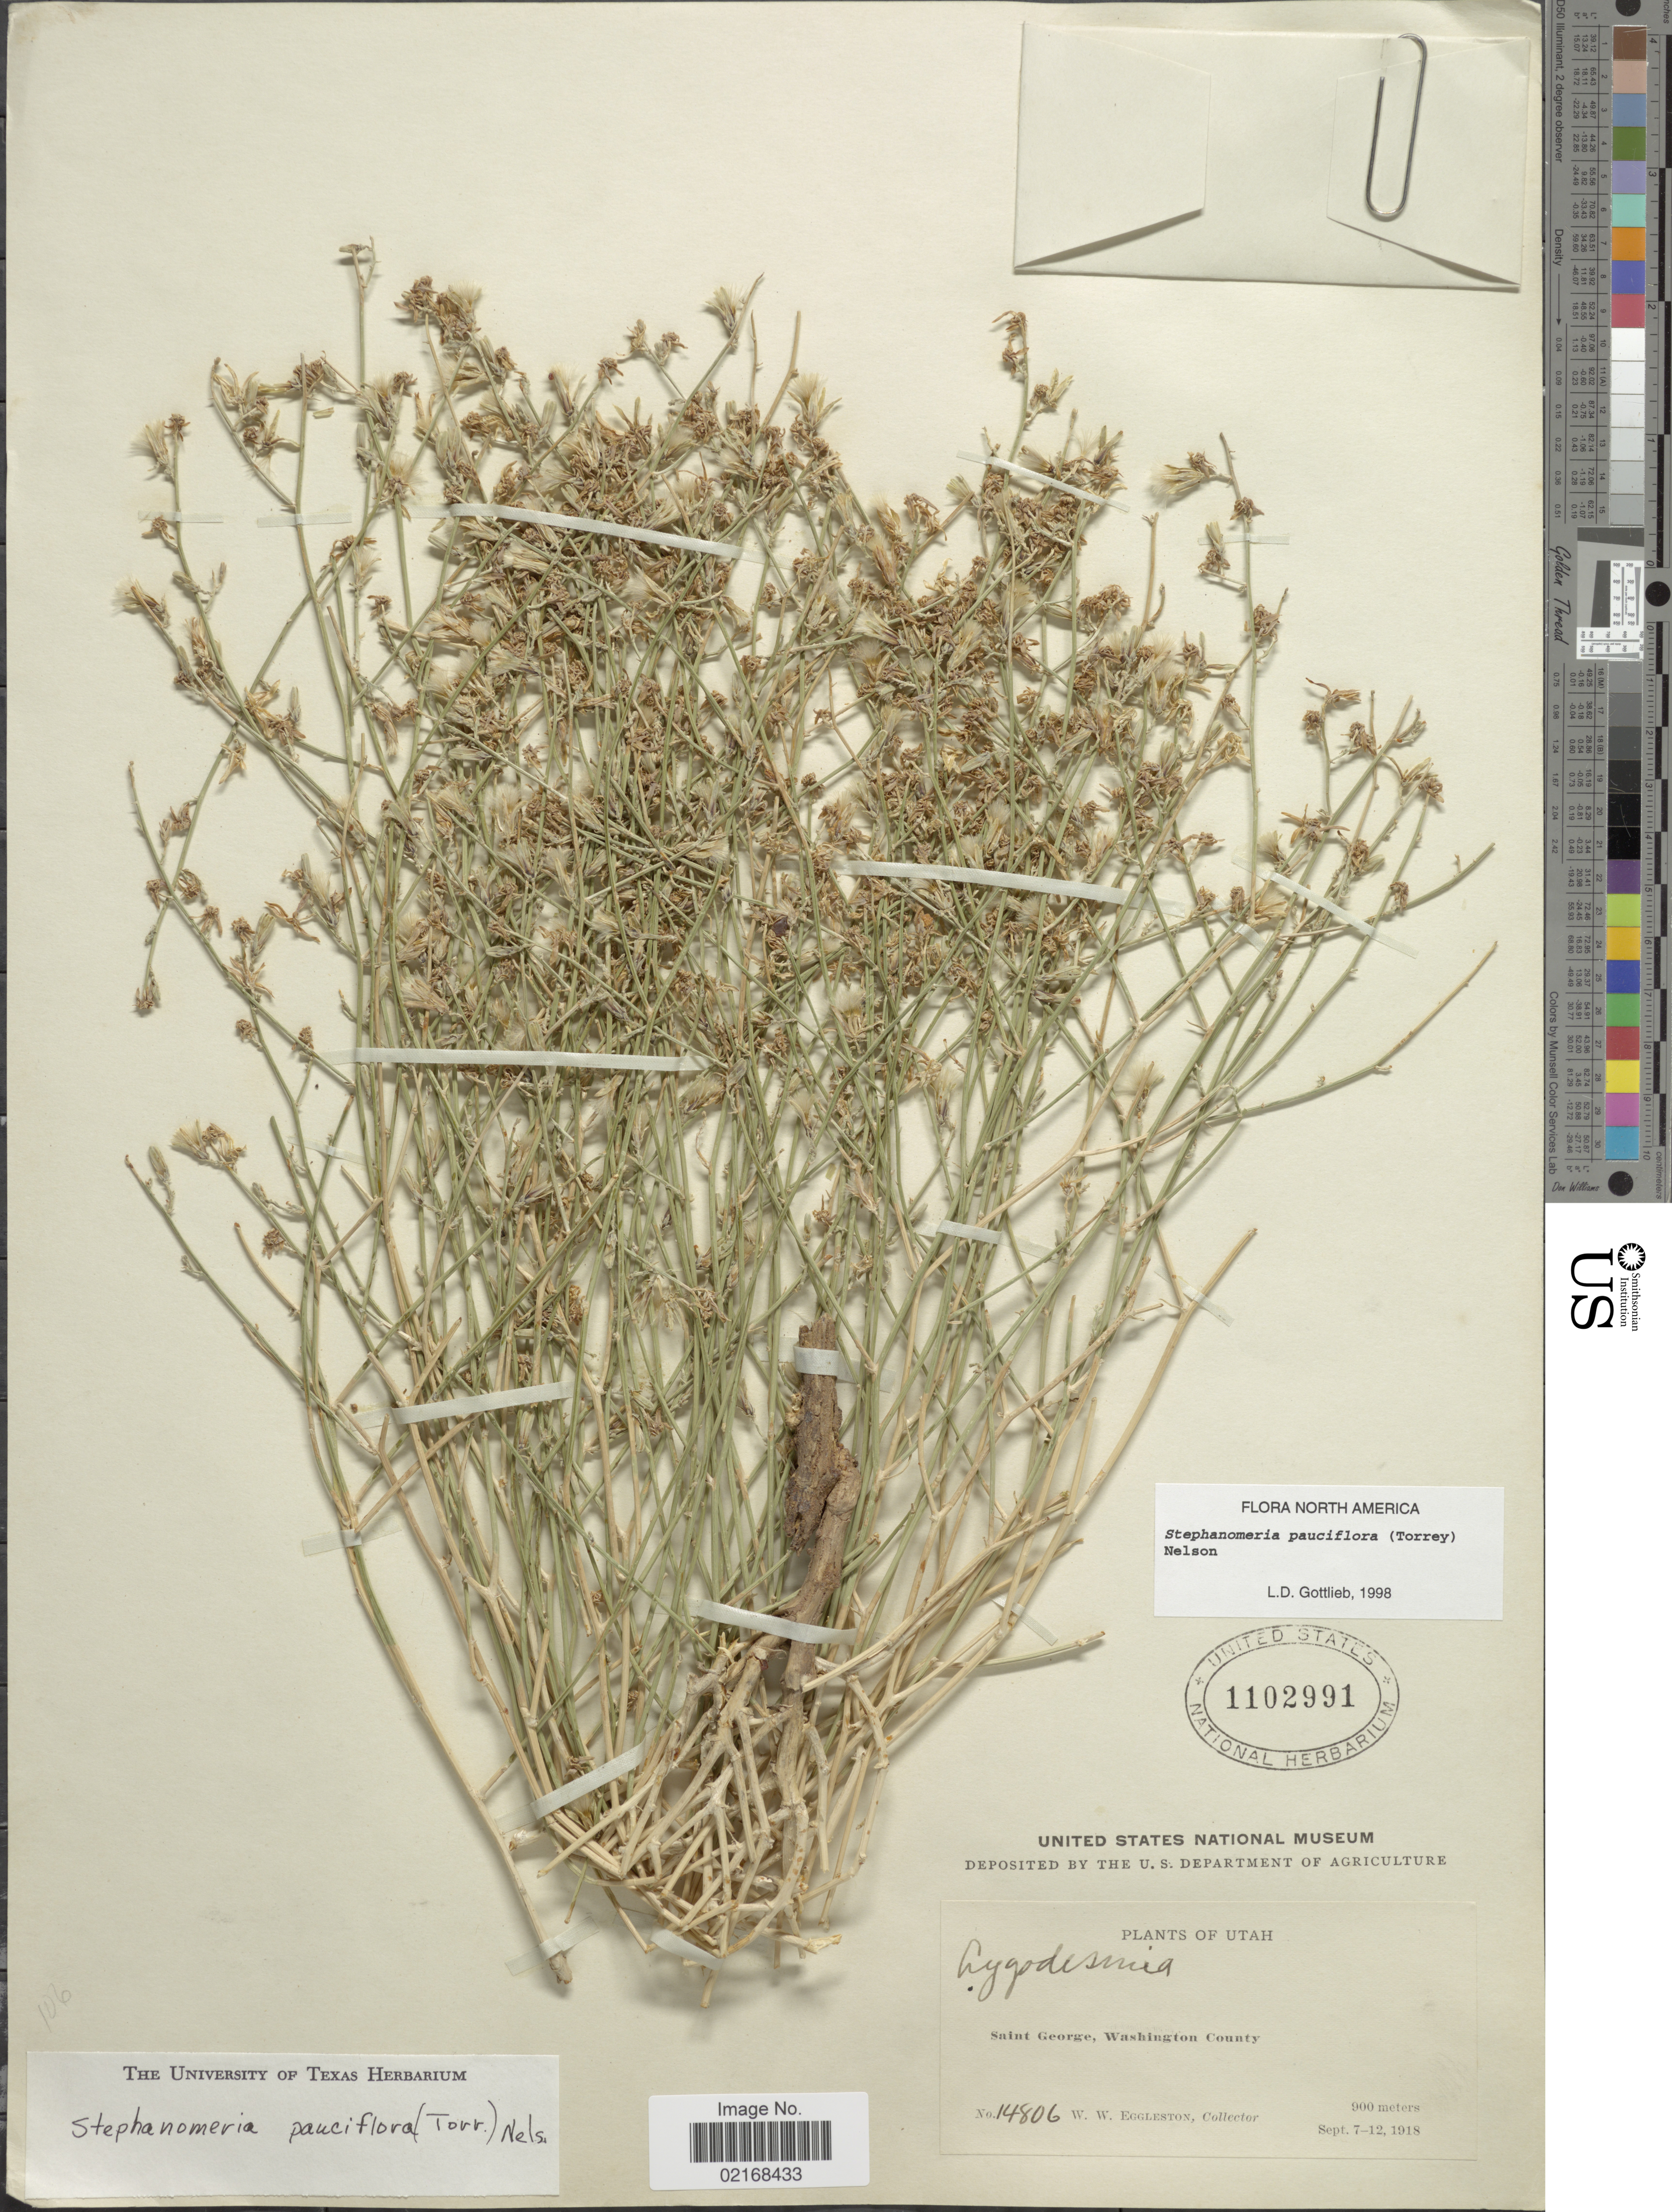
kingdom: Plantae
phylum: Tracheophyta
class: Magnoliopsida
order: Asterales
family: Asteraceae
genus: Stephanomeria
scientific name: Stephanomeria pauciflora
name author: (Torr.) A. Nelson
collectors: W. W. Eggleston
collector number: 14806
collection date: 1918-09-07/1918-09-12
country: United States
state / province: Utah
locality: Saint George, Washington County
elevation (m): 900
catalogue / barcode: US 1102991